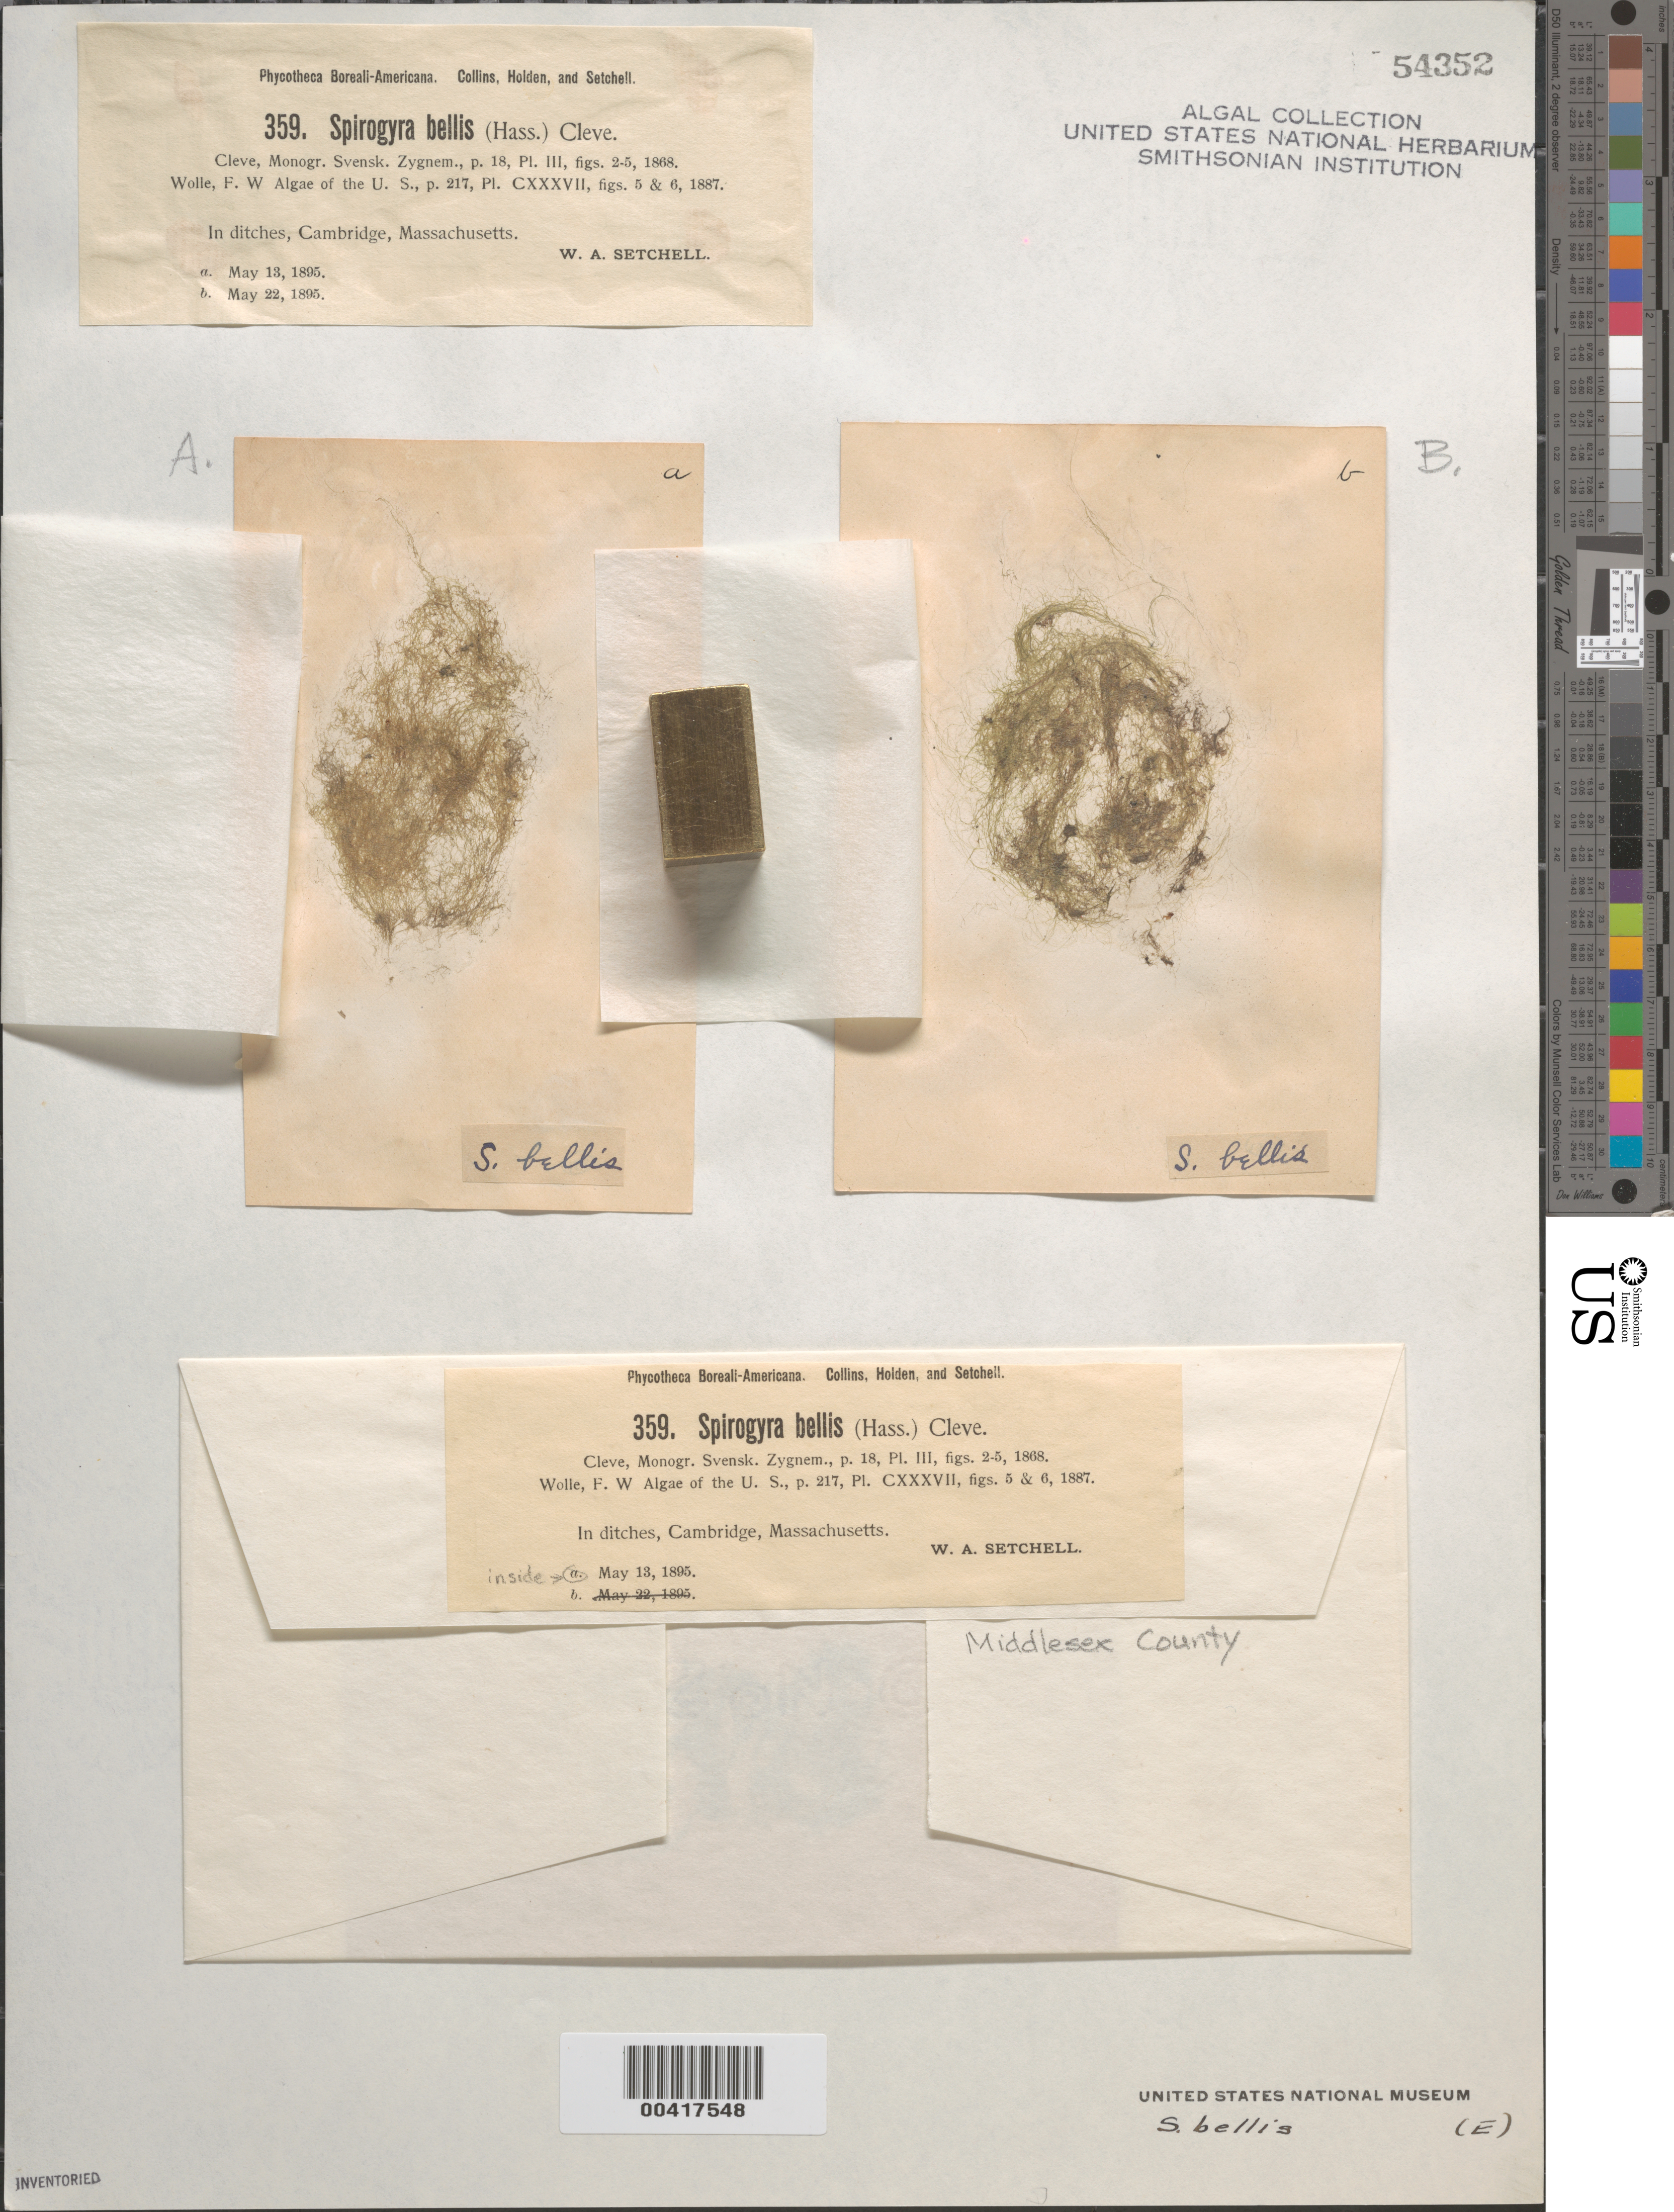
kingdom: Plantae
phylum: Charophyta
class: Zygnematophyceae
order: Zygnematales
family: Zygnemataceae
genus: Spirogyra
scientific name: Spirogyra bellis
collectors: W. Setchell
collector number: PB-A 359A & PB-A 359B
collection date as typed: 13 May 1895 AND 22 May 1895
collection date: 1895-05-13,1895-05-22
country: United States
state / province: Massachusetts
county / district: Hampshire County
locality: Cambridge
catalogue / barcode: US 54352